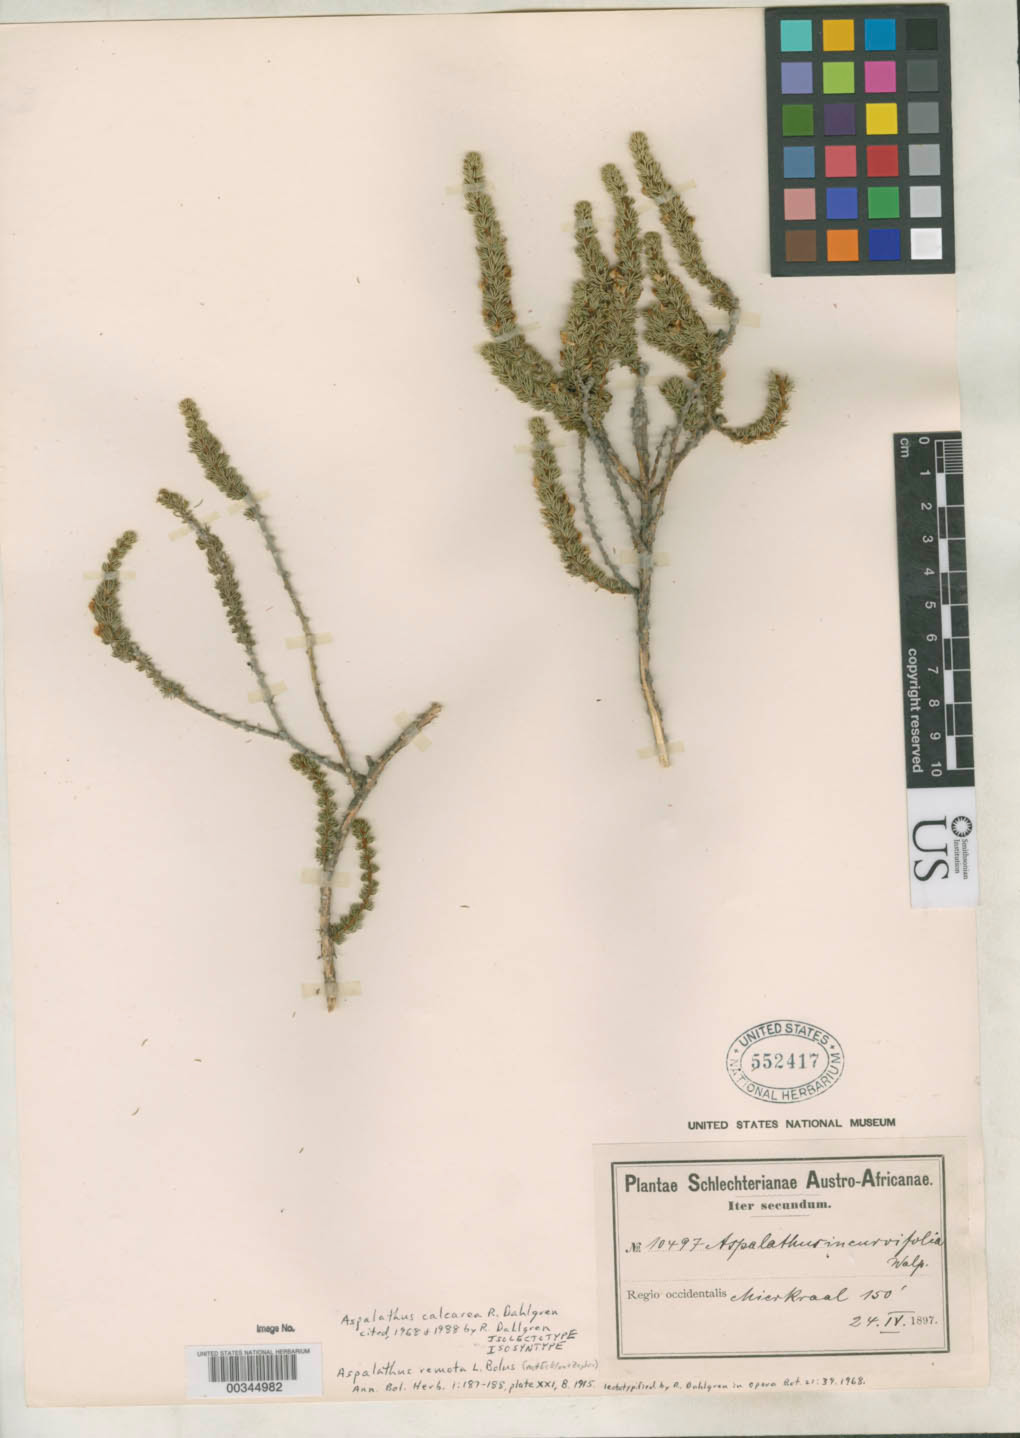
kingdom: Plantae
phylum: Tracheophyta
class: Magnoliopsida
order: Fabales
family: Fabaceae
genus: Aspalathus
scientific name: Aspalathus remota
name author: L. Bolus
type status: Isolectotype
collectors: F. R. R. Schlechter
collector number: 10497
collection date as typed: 24 Apr 1897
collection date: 1897-04-24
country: South Africa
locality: Mier Kraal.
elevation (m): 46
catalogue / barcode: US 552417